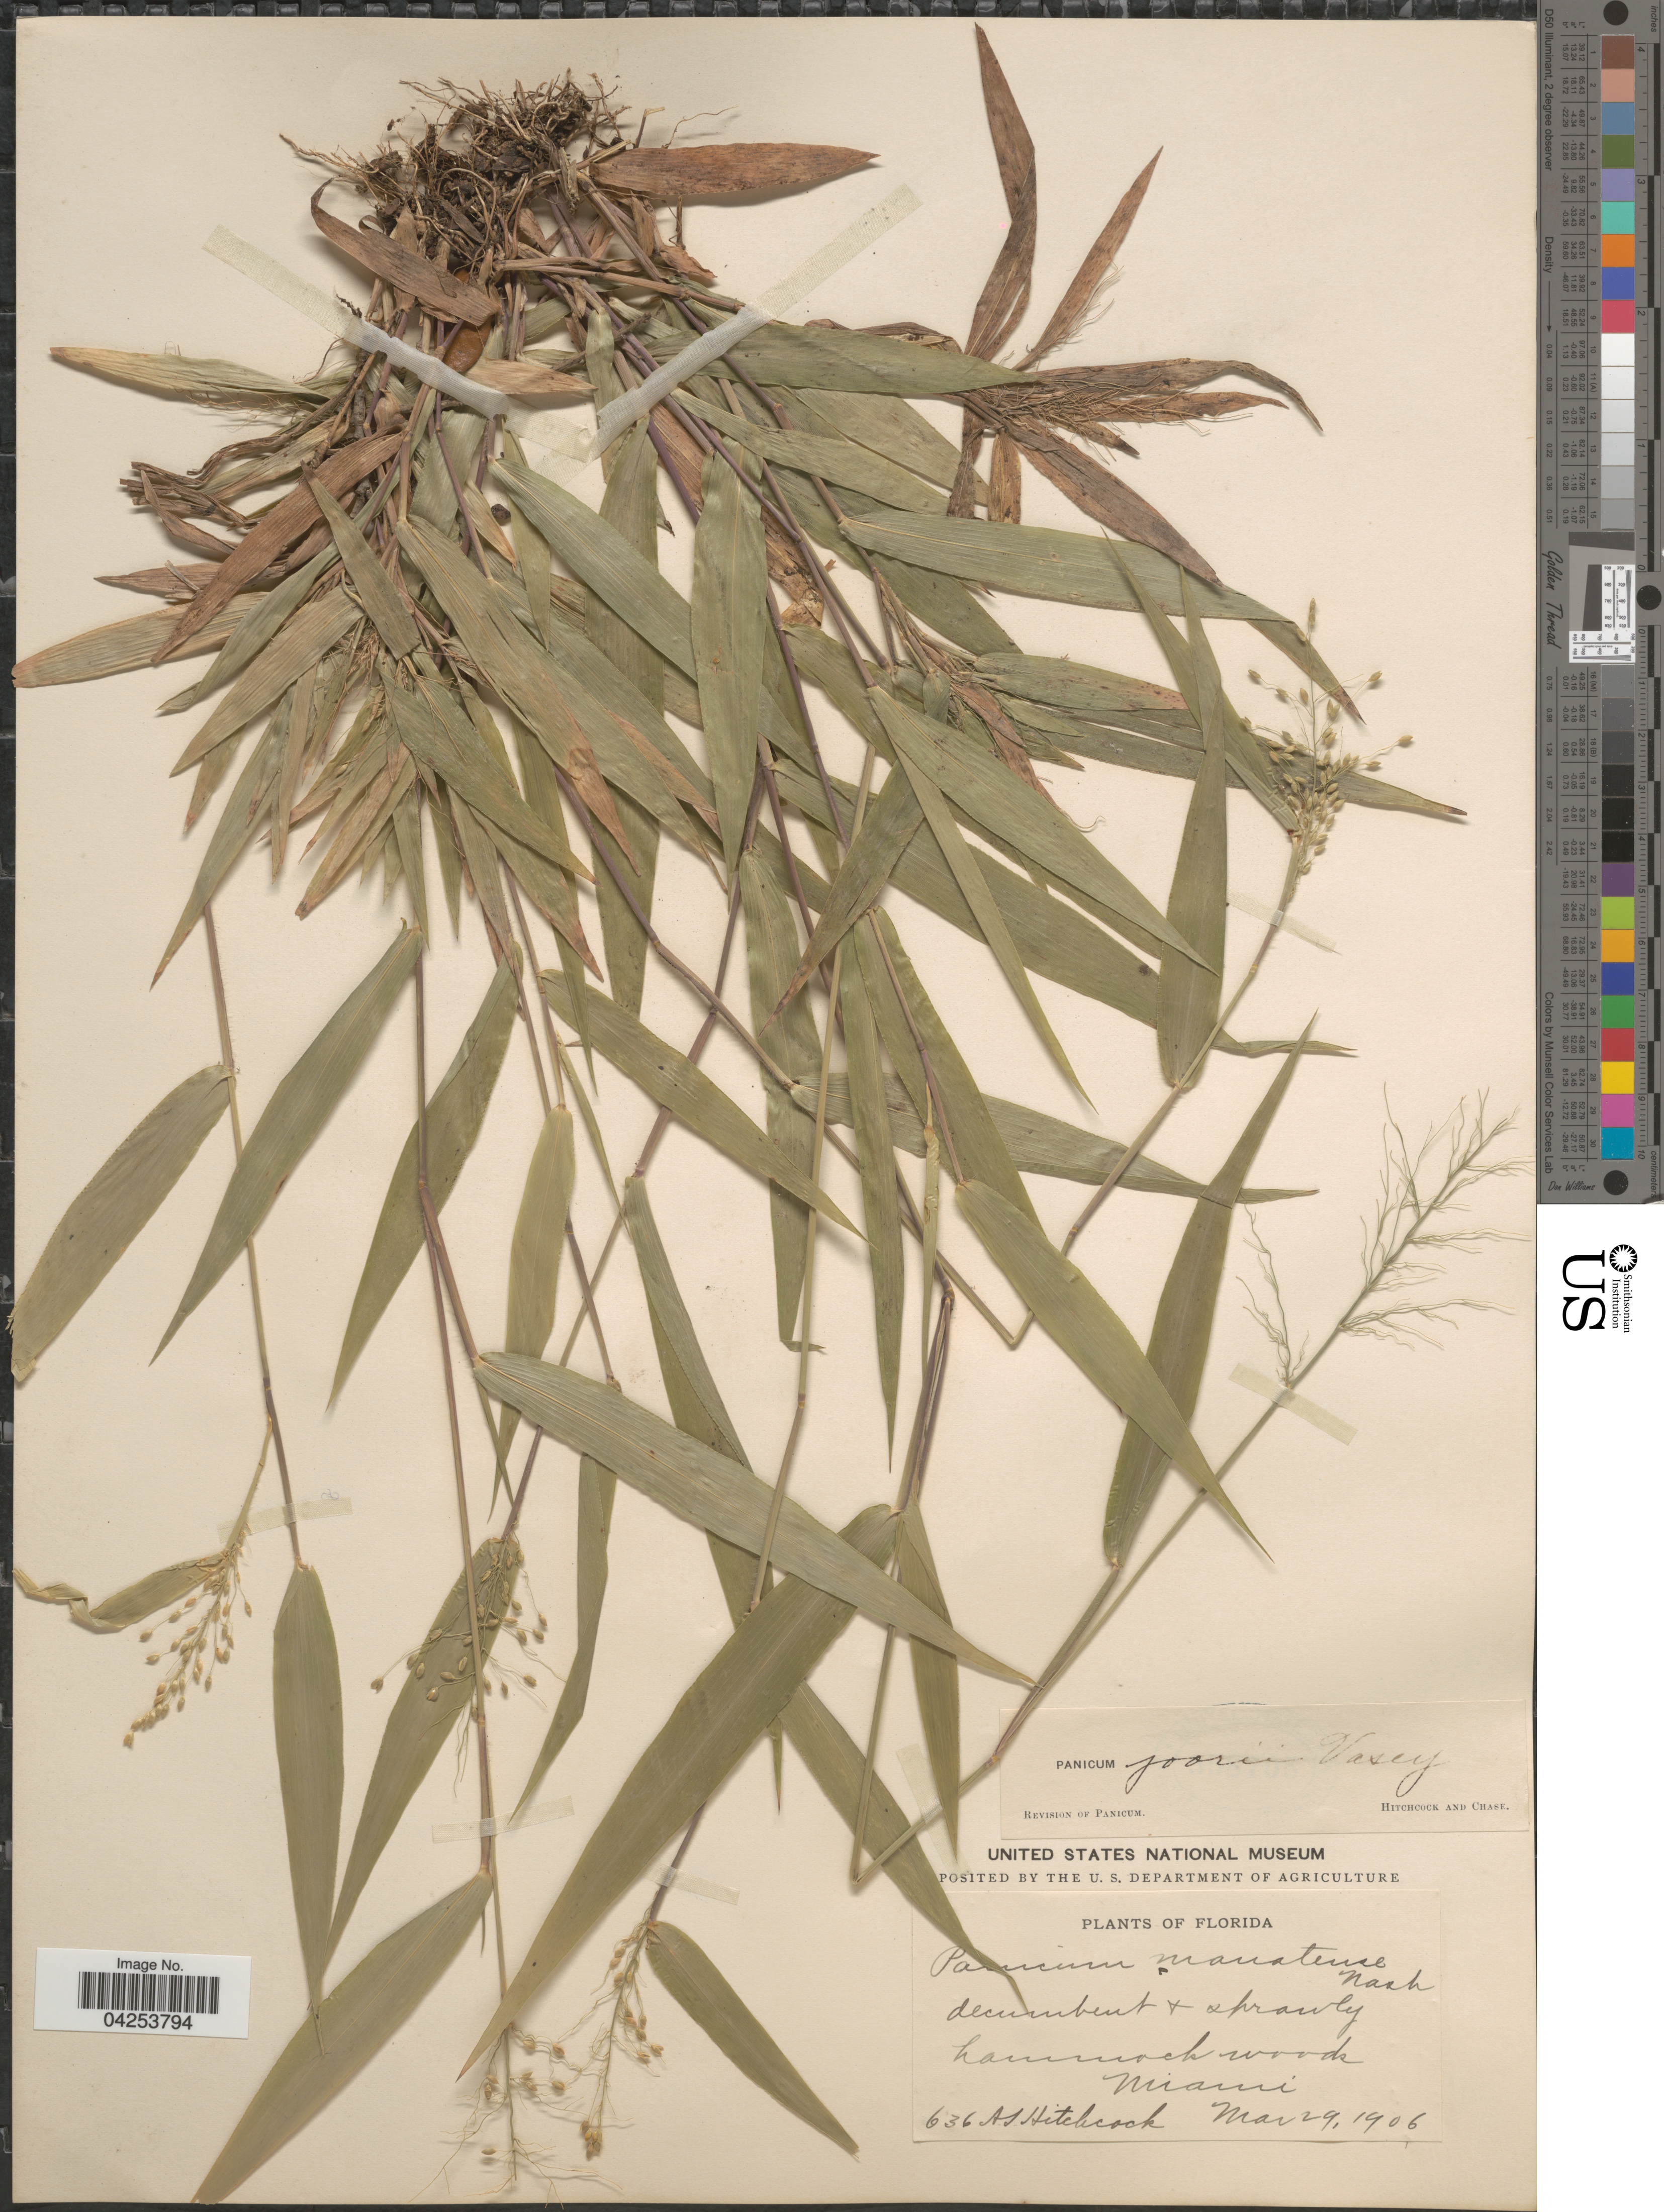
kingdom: Plantae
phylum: Tracheophyta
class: Liliopsida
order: Poales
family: Poaceae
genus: Dichanthelium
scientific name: Dichanthelium commutatum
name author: (Schult.) Gould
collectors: A. S. Hitchcock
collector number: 636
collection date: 1906-03-29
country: United States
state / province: Florida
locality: Miami.